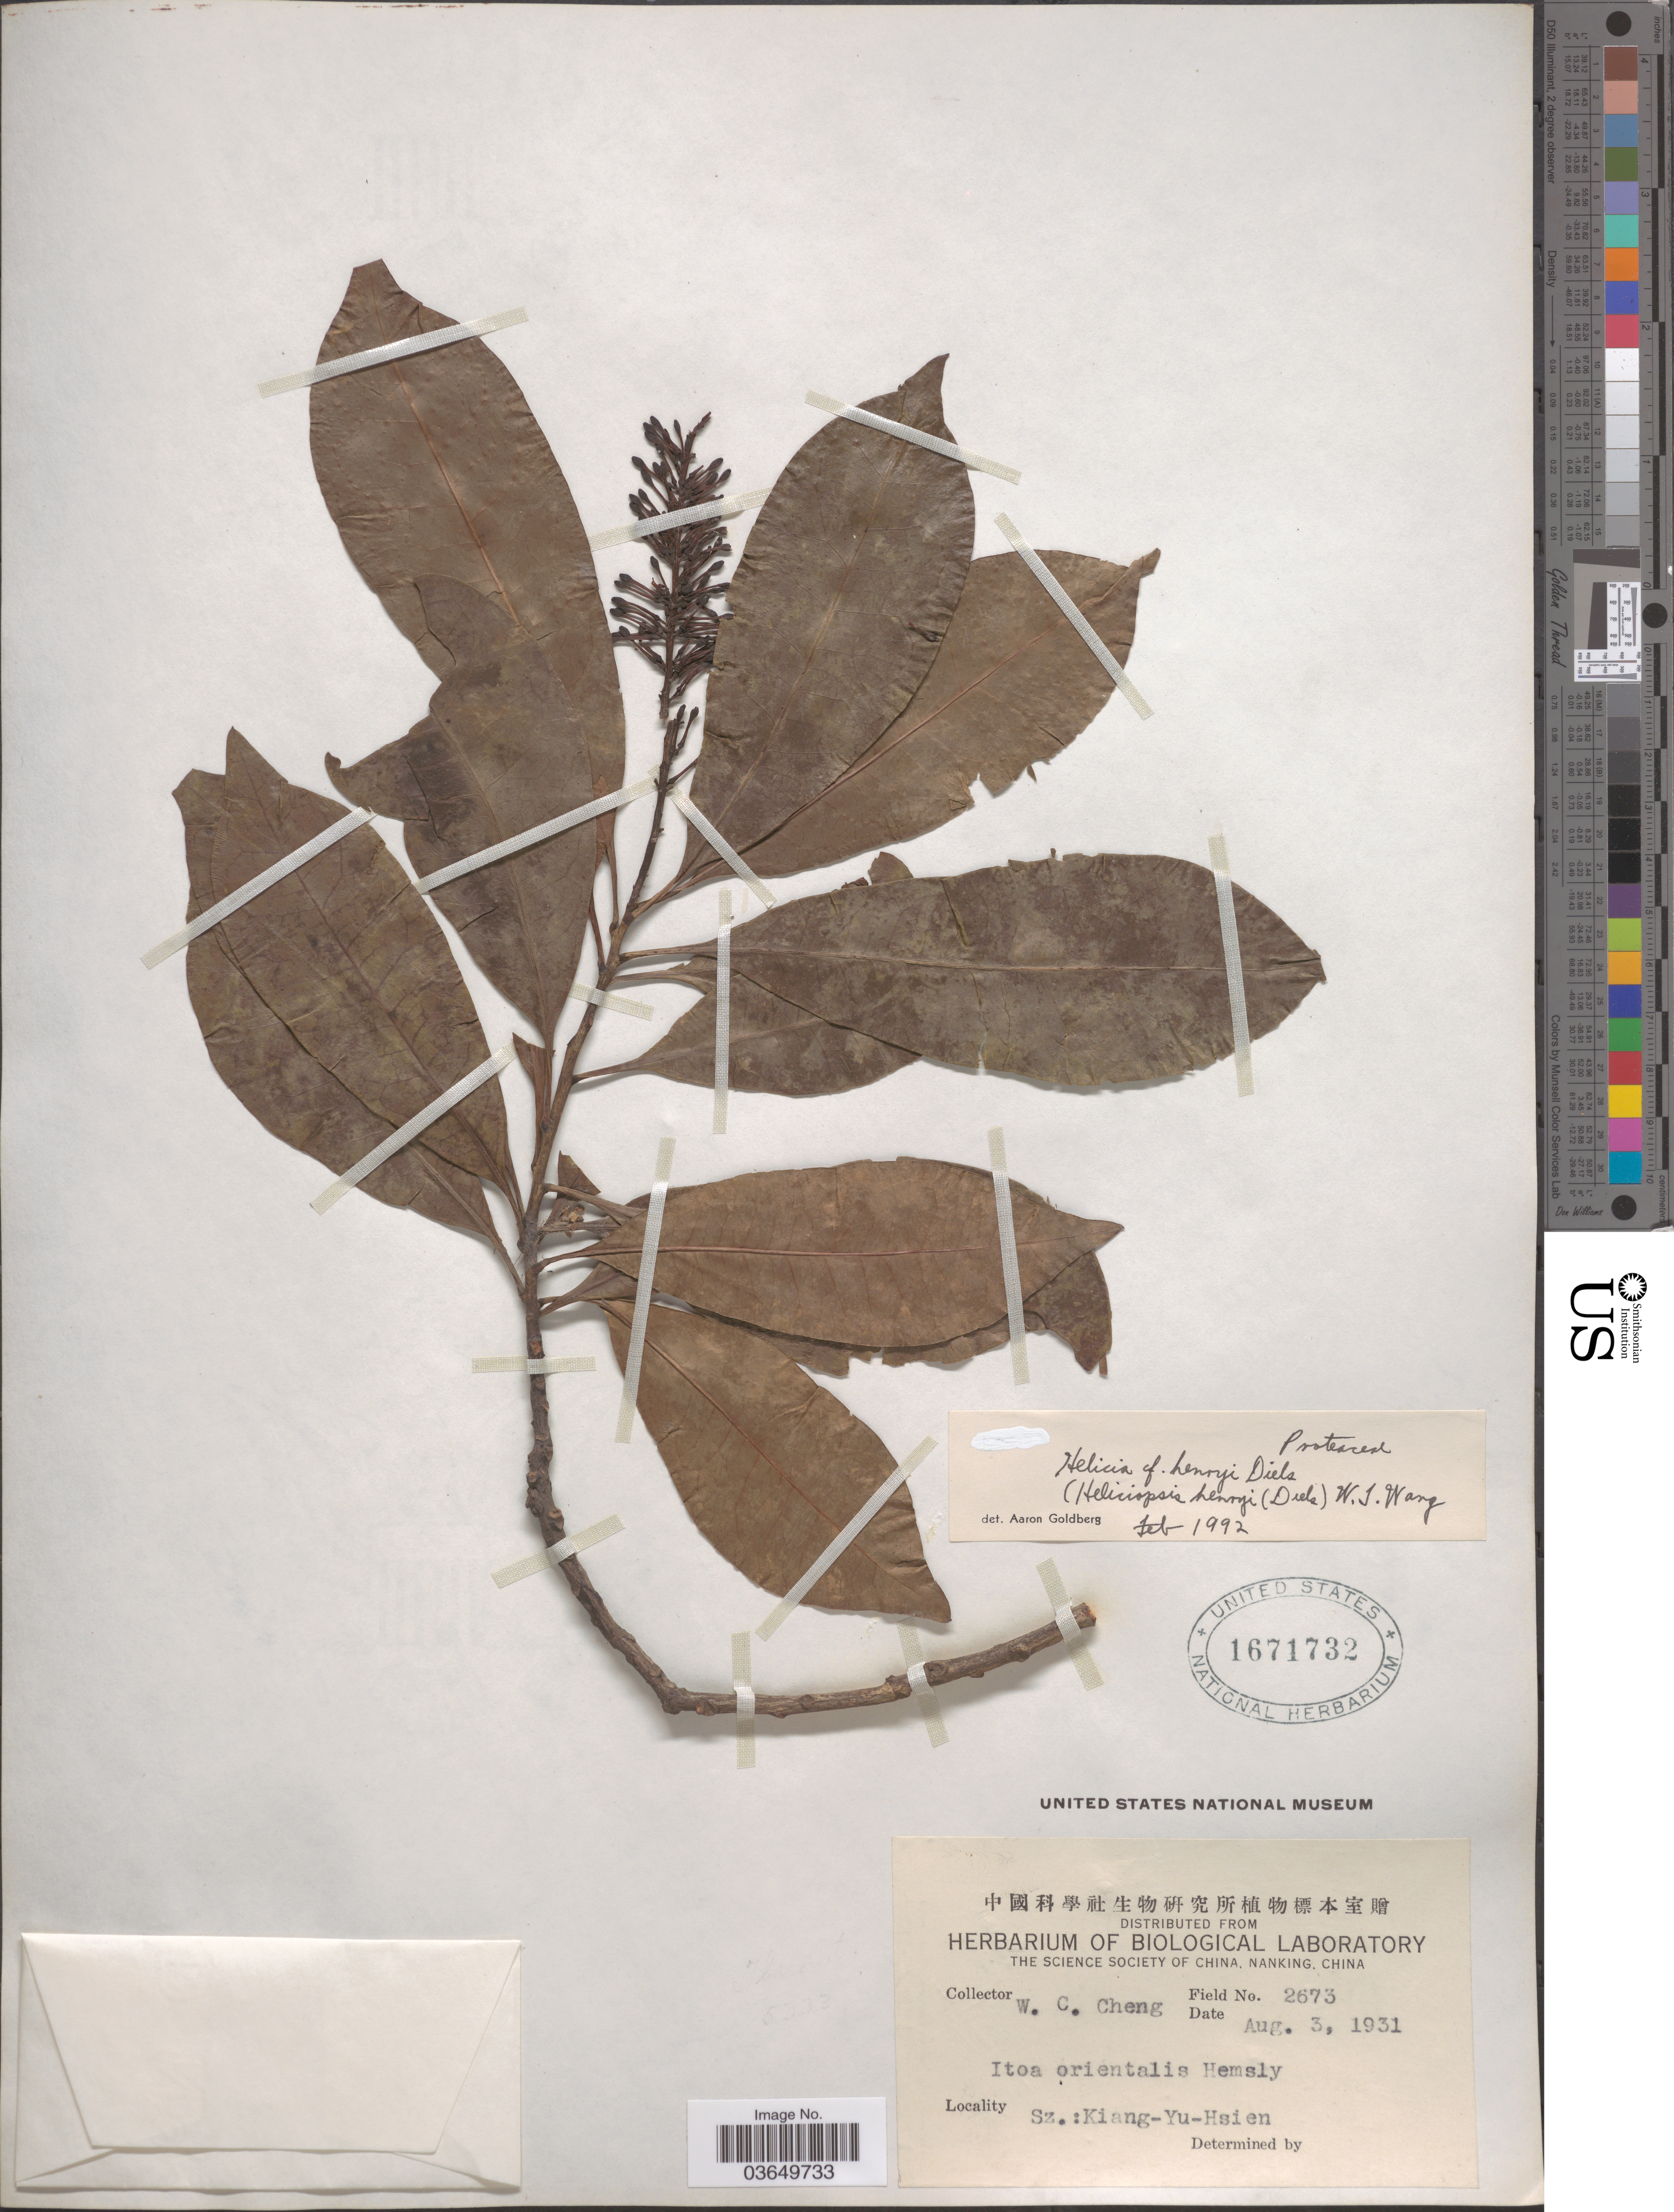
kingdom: Plantae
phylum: Tracheophyta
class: Magnoliopsida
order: Proteales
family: Proteaceae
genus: Helicia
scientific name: Helicia henryi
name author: Diels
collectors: W. C. Cheng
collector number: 2673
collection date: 1931-08-03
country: China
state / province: Sichuan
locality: Sz.: Kiang-Yu-Hsien.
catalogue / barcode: US 1671732